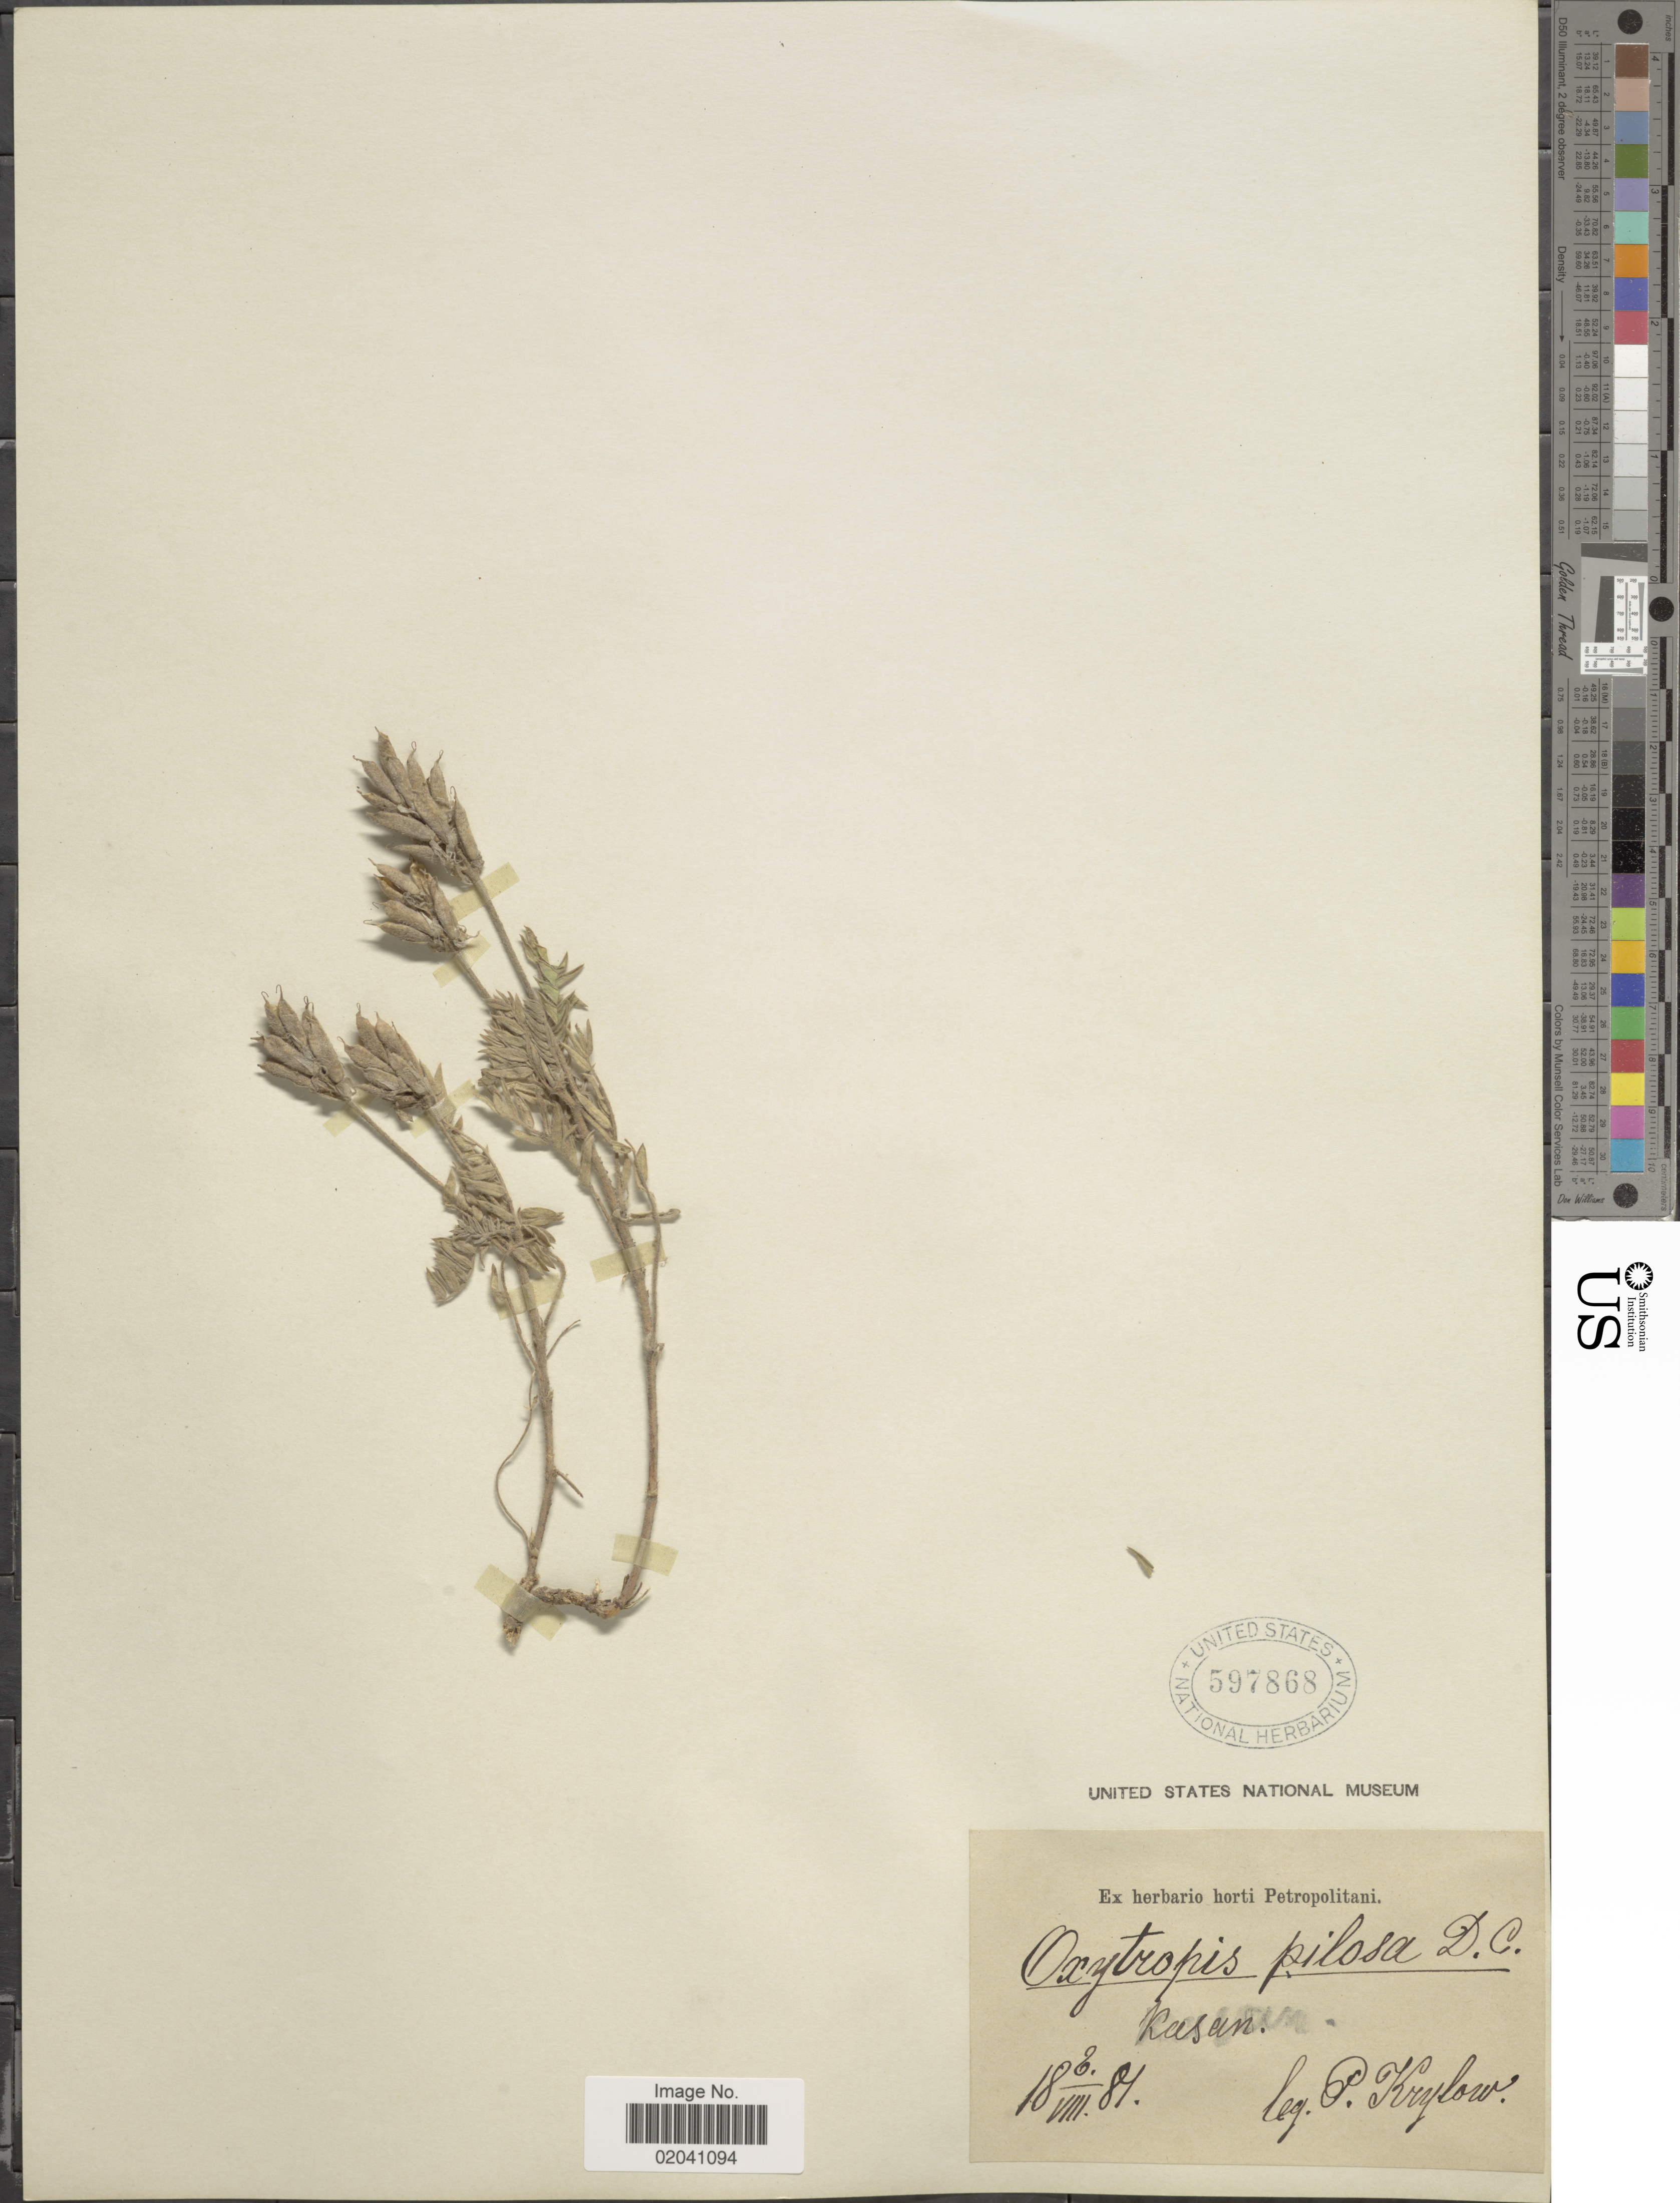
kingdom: Plantae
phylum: Tracheophyta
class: Magnoliopsida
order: Fabales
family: Fabaceae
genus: Oxytropis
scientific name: Oxytropis pilosa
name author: (L.) DC.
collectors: P. Krylov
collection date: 1881-08-06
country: Iran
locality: Kasan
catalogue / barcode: US 597868